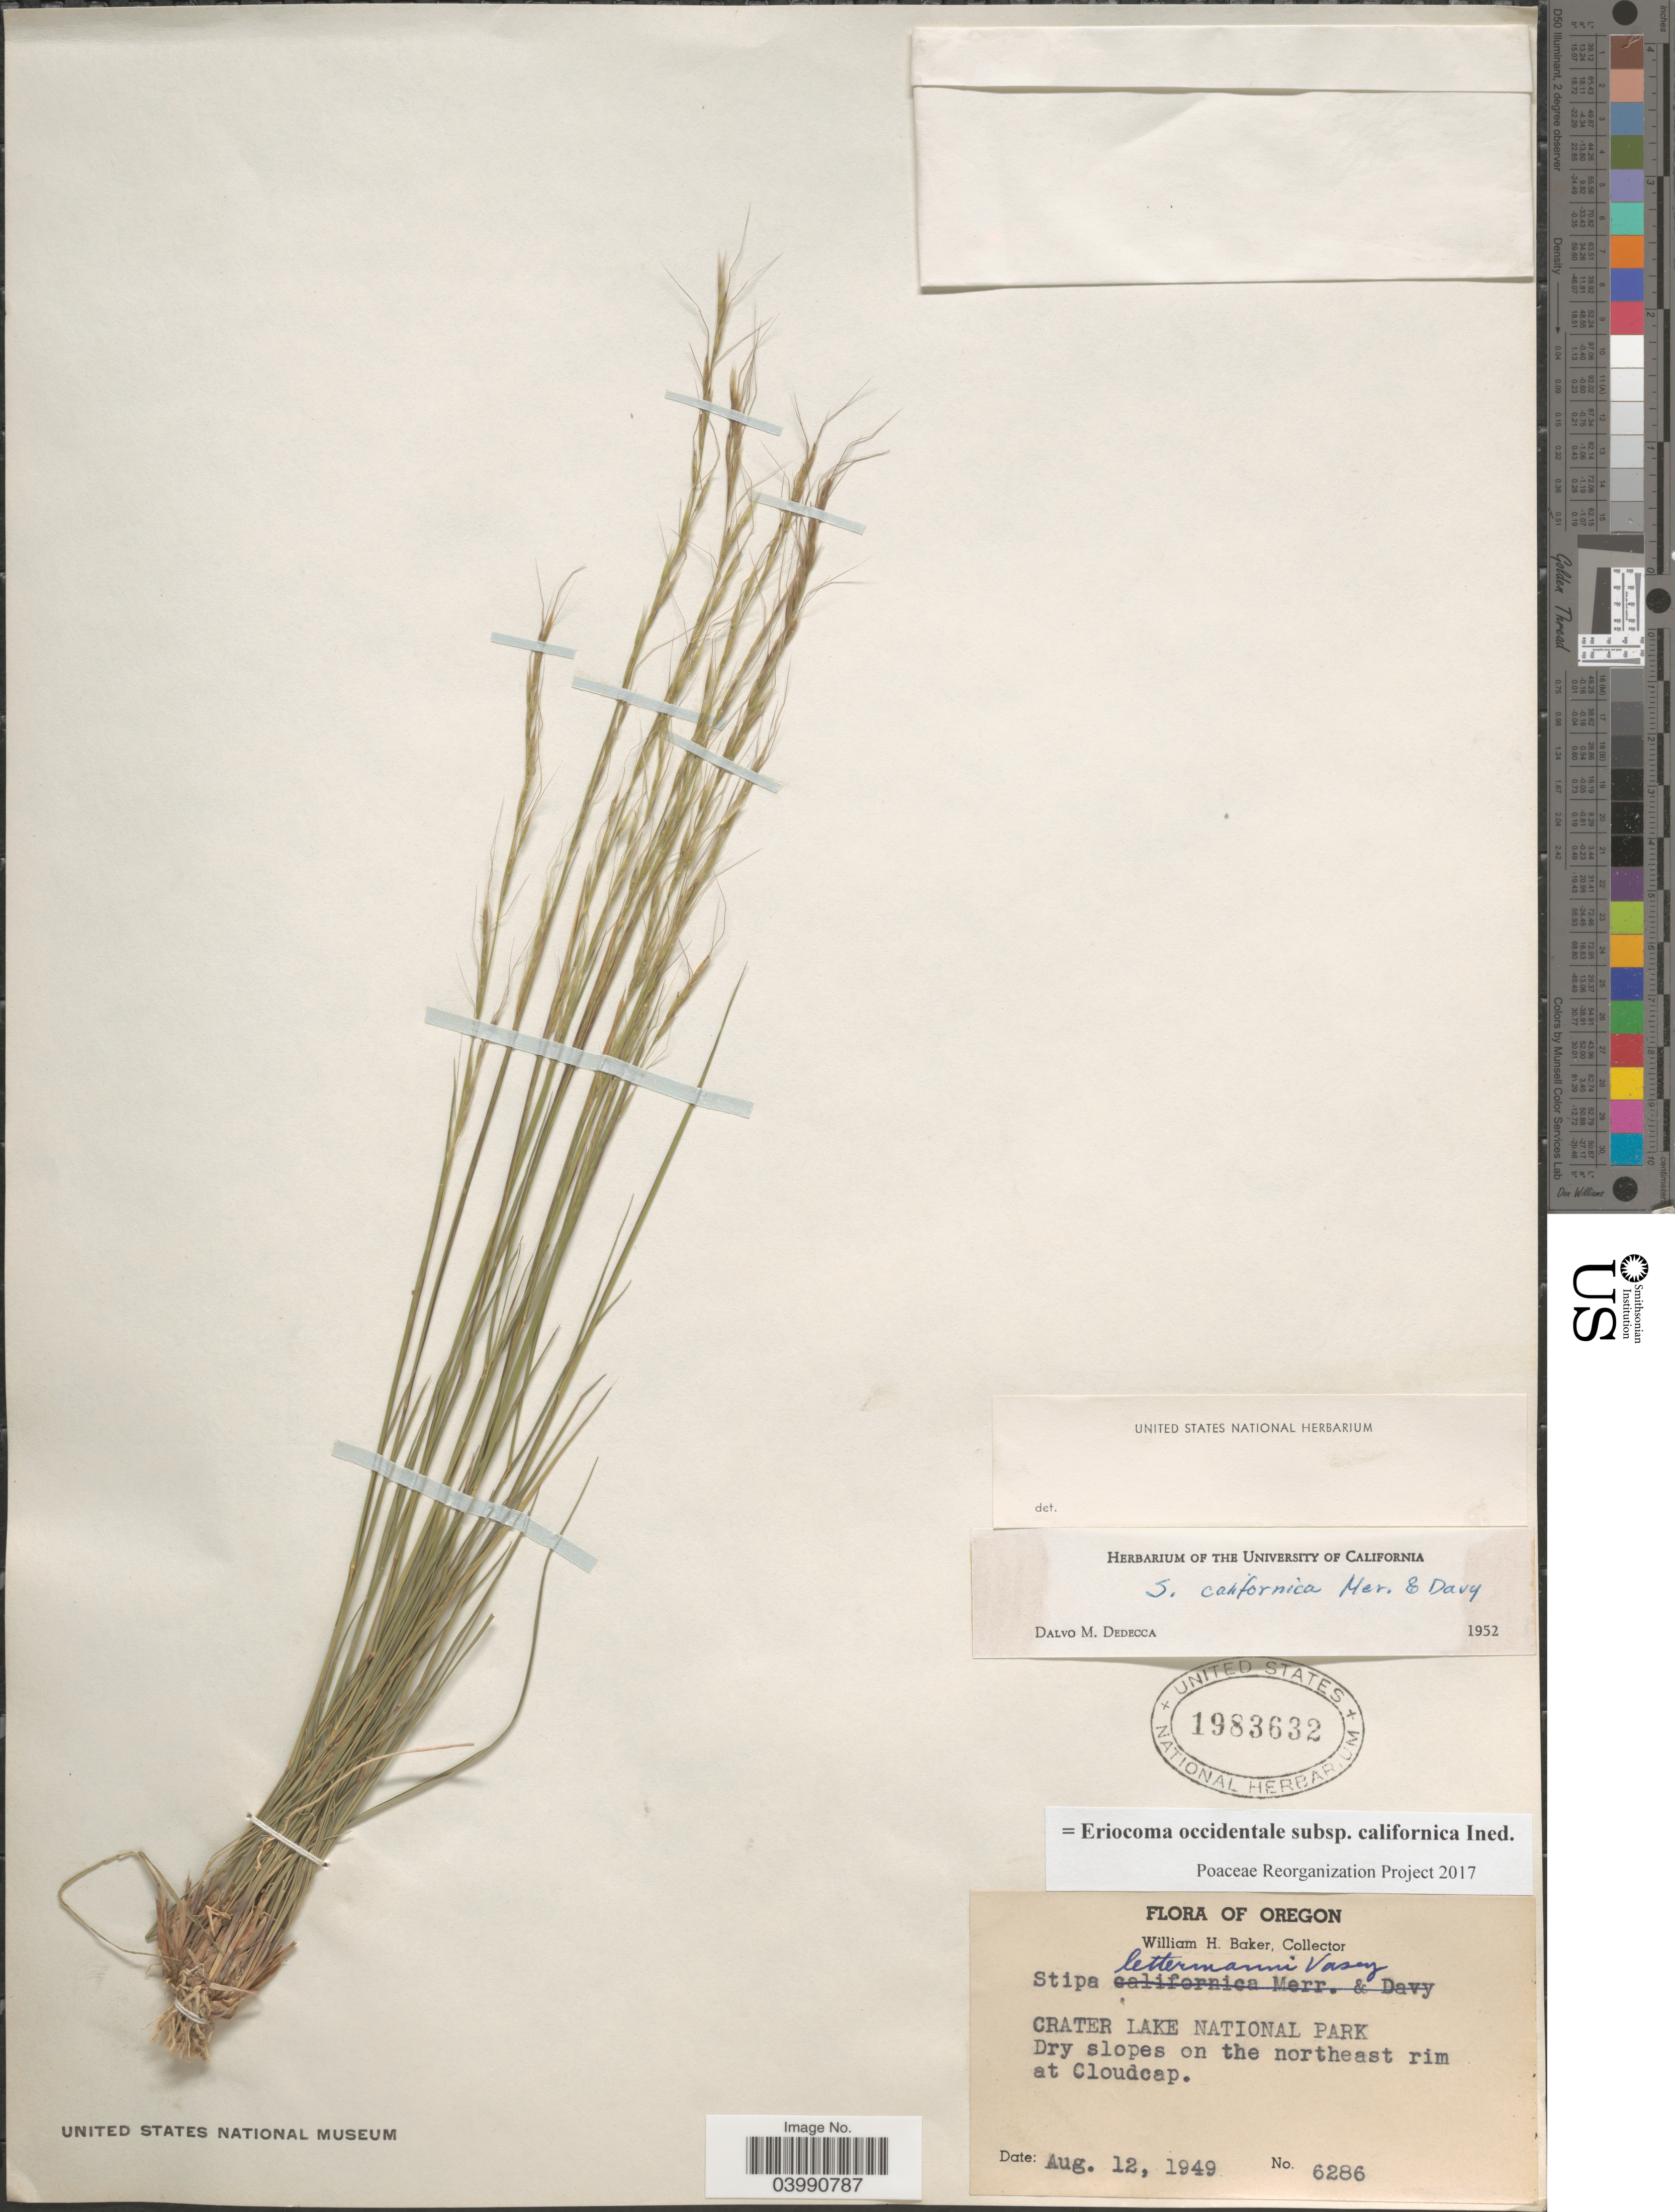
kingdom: Plantae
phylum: Tracheophyta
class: Liliopsida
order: Poales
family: Poaceae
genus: Eriocoma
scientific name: Eriocoma occidentalis subsp. californica ined.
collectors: W. H. Baker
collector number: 6286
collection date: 1949-08-12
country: United States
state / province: Oregon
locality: Crater Lake National Park. Dry slopes on the northeast rim at Cloudcap.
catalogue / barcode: US 1983632